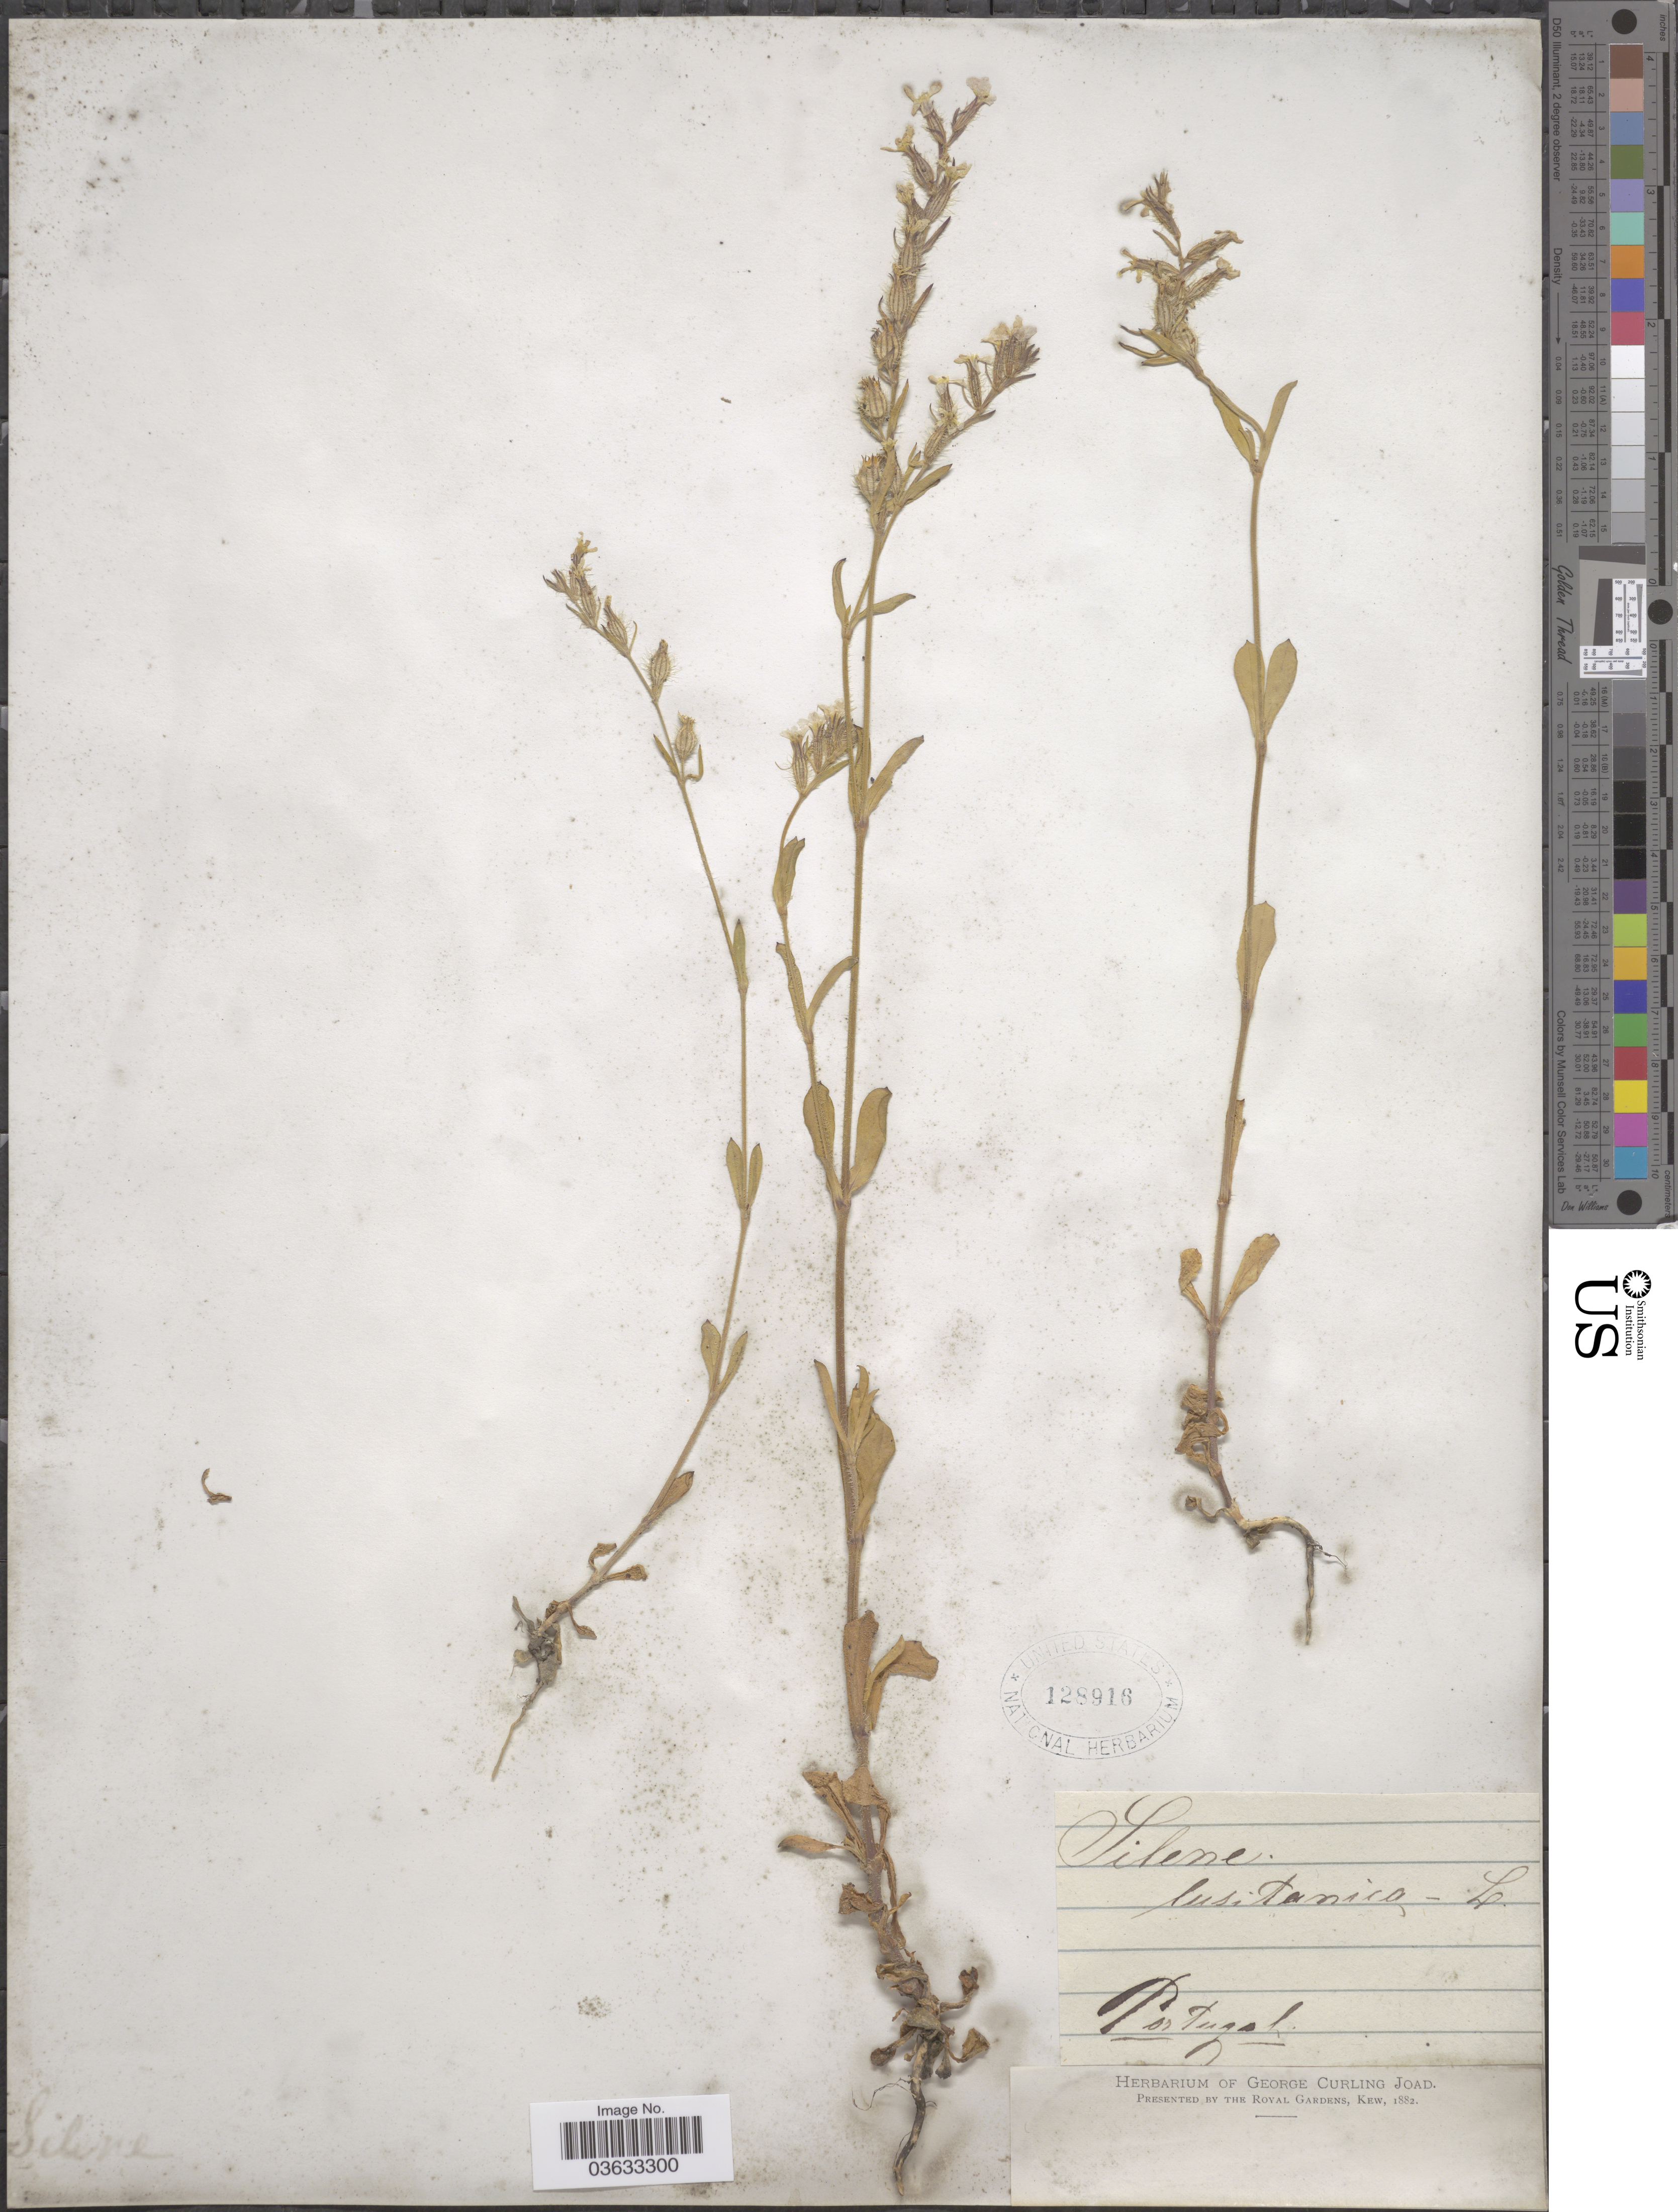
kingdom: Plantae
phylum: Tracheophyta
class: Magnoliopsida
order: Caryophyllales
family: Caryophyllaceae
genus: Silene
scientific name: Silene lusitanica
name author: L.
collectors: ex herb. George Curling Joad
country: Portugal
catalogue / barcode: US 128916